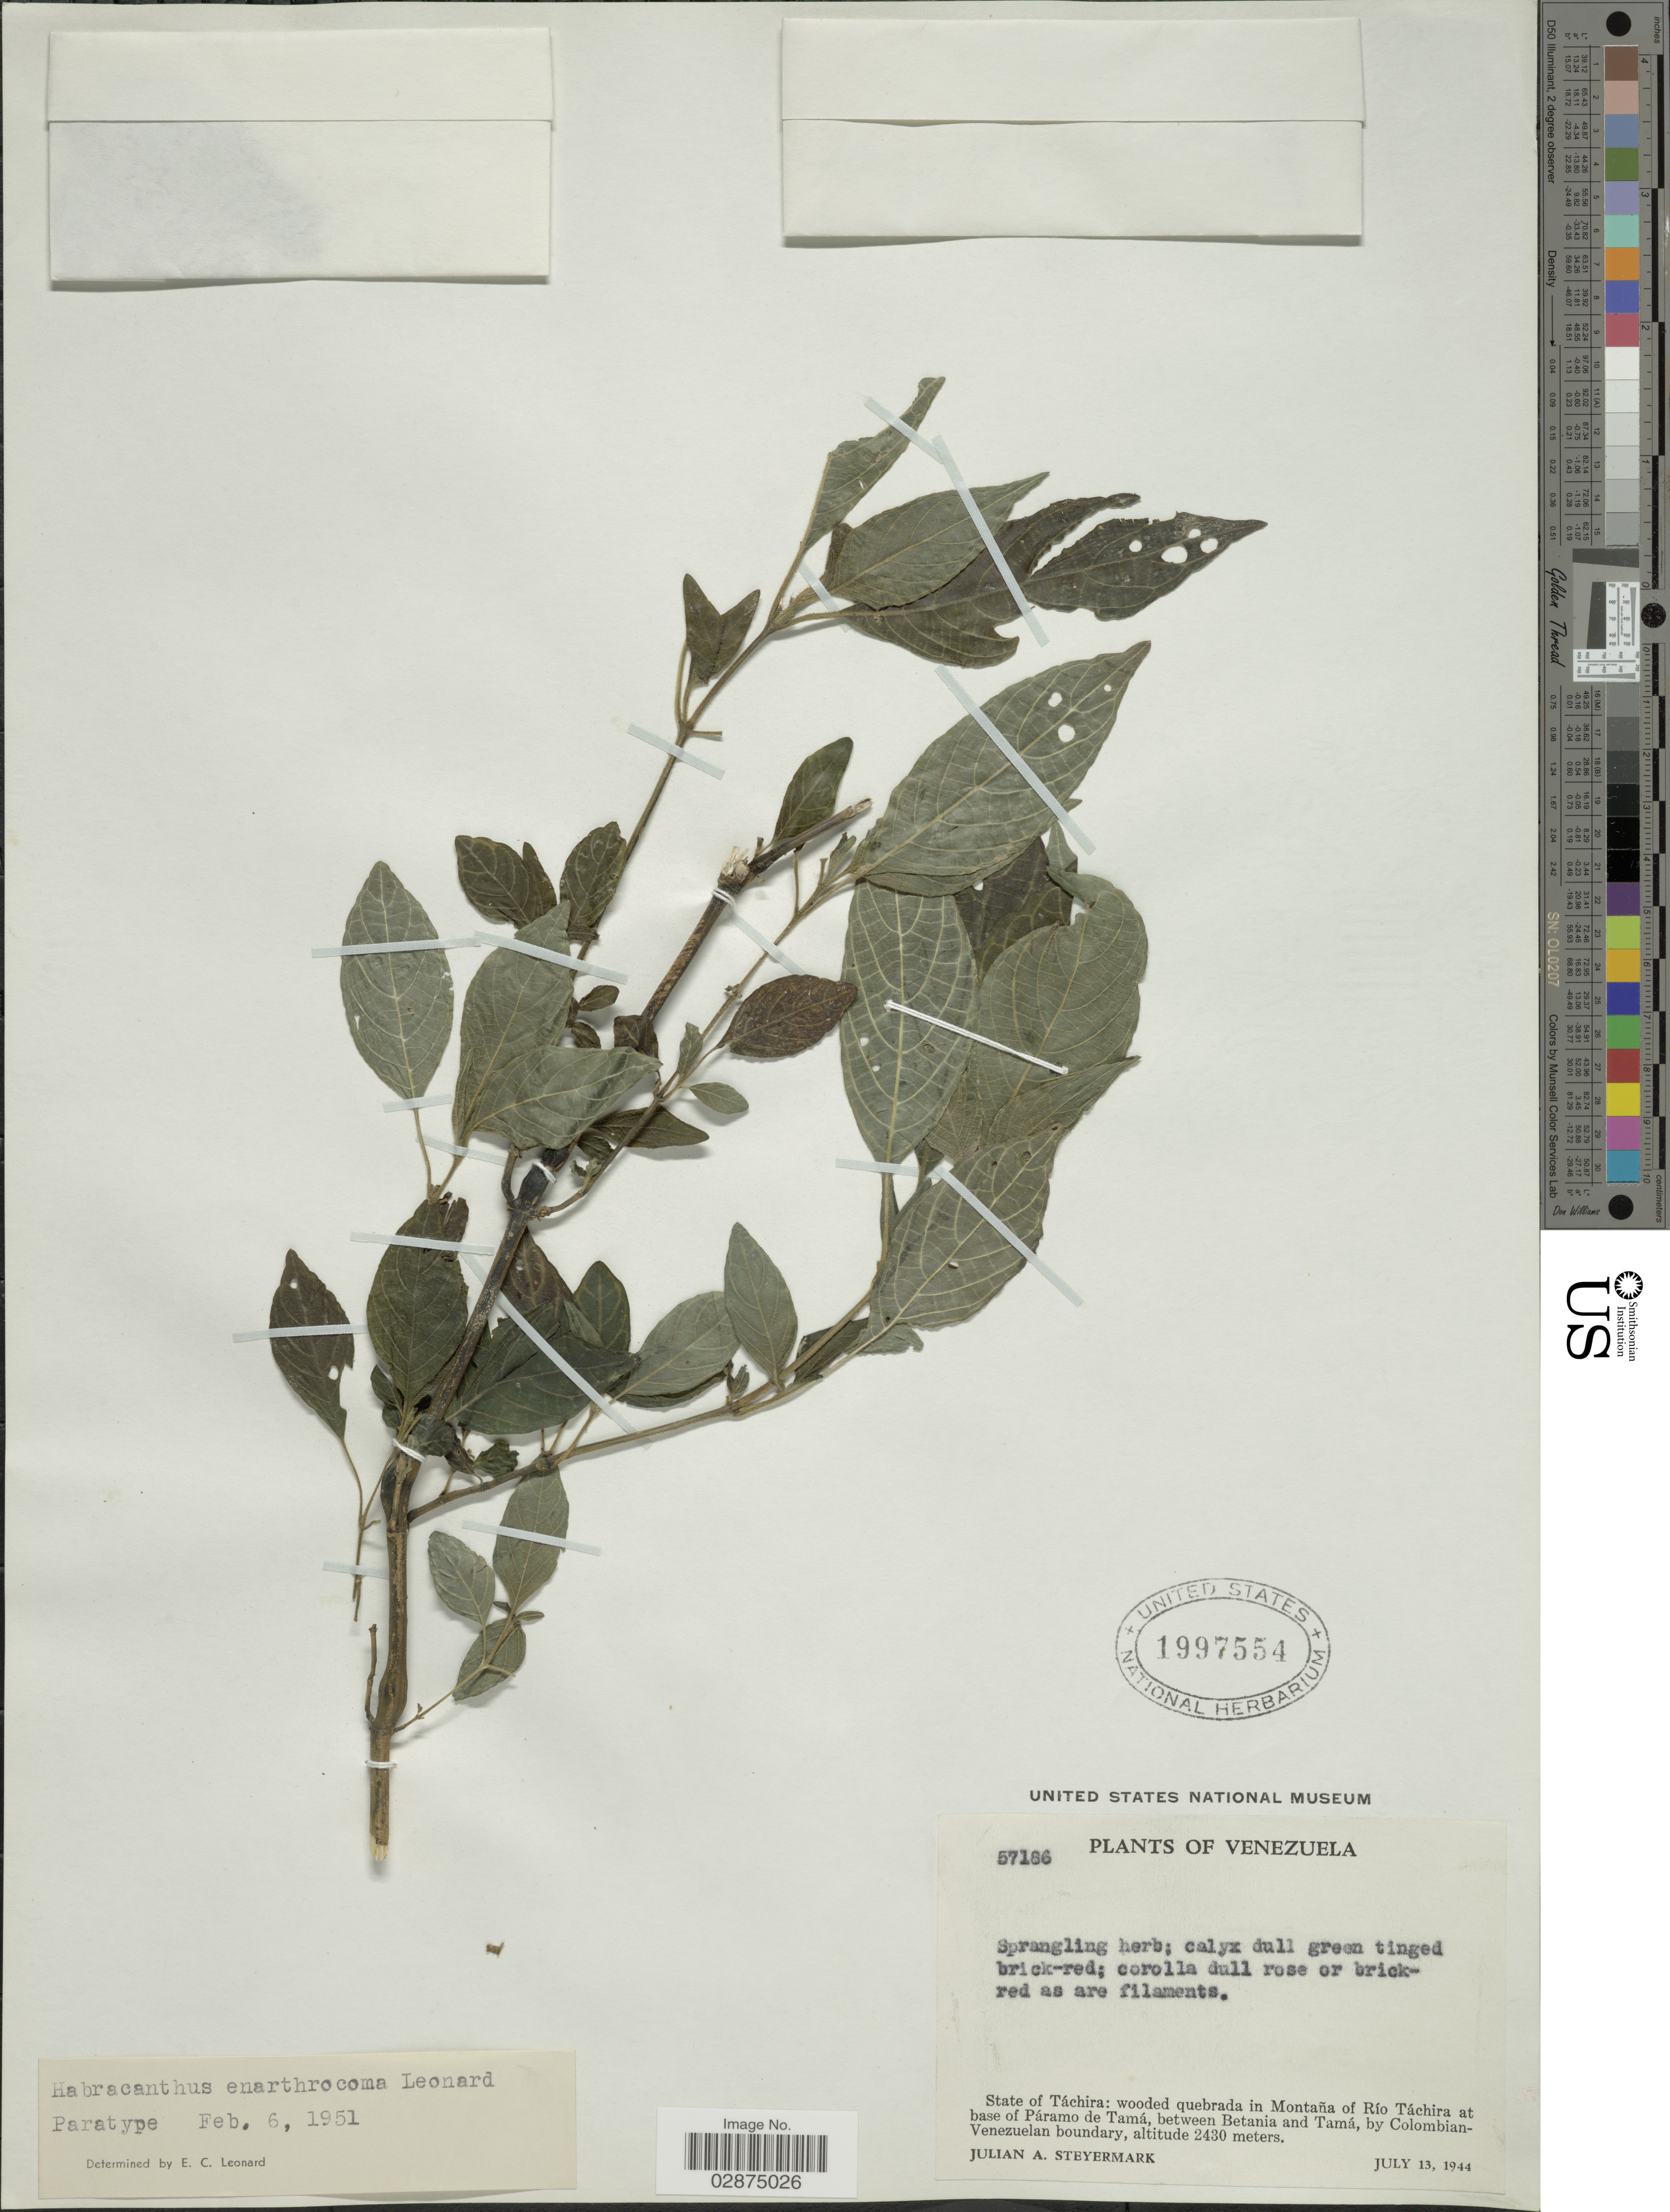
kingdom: Plantae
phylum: Tracheophyta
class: Magnoliopsida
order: Lamiales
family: Acanthaceae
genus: Habracanthus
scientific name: Habracanthus enarthrocoma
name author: Leonard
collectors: J. Steyermark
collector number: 57186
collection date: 1944-07-13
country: Venezuela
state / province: Tachira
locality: State of Táchira: wooded quebrada in Montaña of Río Táchira at base of Páramo de Tamá, between Betania and Tamá, by Colombian-Venezuelan boundary.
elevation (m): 2430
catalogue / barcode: US 1997554